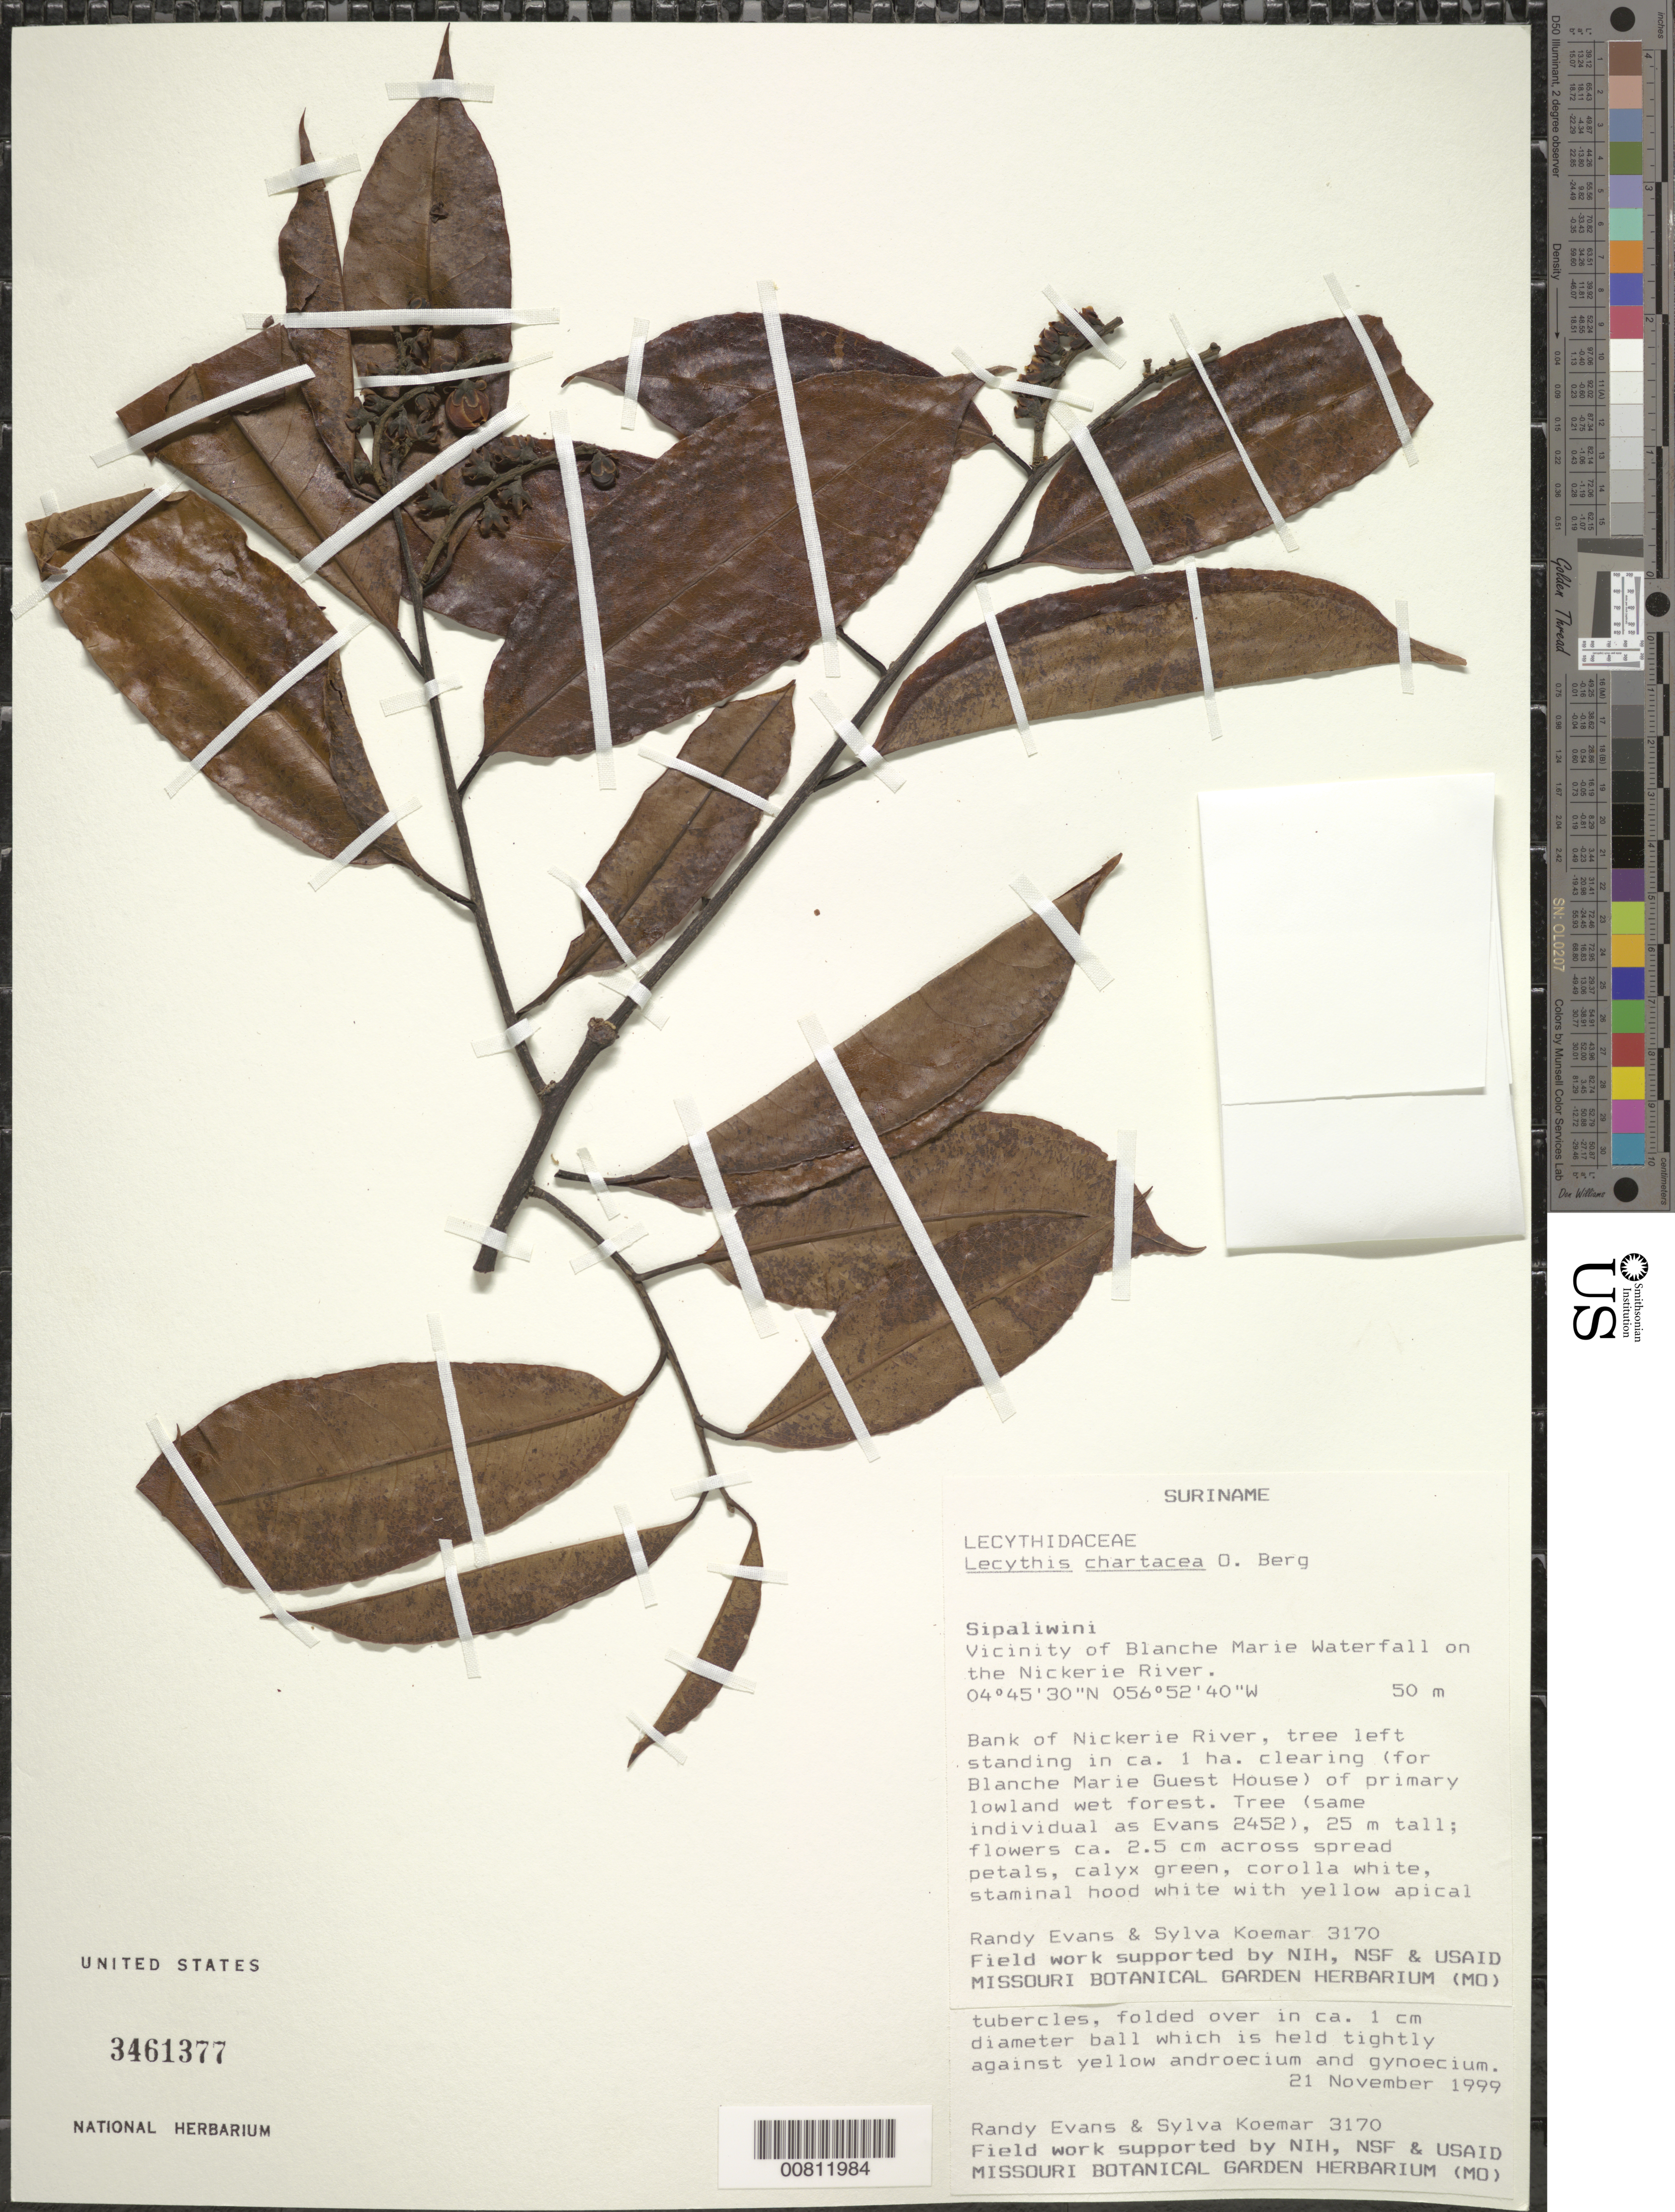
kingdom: Plantae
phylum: Tracheophyta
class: Magnoliopsida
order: Ericales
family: Lecythidaceae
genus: Lecythis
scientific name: Lecythis chartacea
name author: O. Berg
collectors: R. Evans & S. Koemar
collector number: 3170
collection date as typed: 21-Nov-99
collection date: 1999-11-21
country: Suriname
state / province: Sipaliwini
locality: Nickerie R., Blanche Marie Guest House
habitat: Primary lowland wet forest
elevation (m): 50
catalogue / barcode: US 3461377